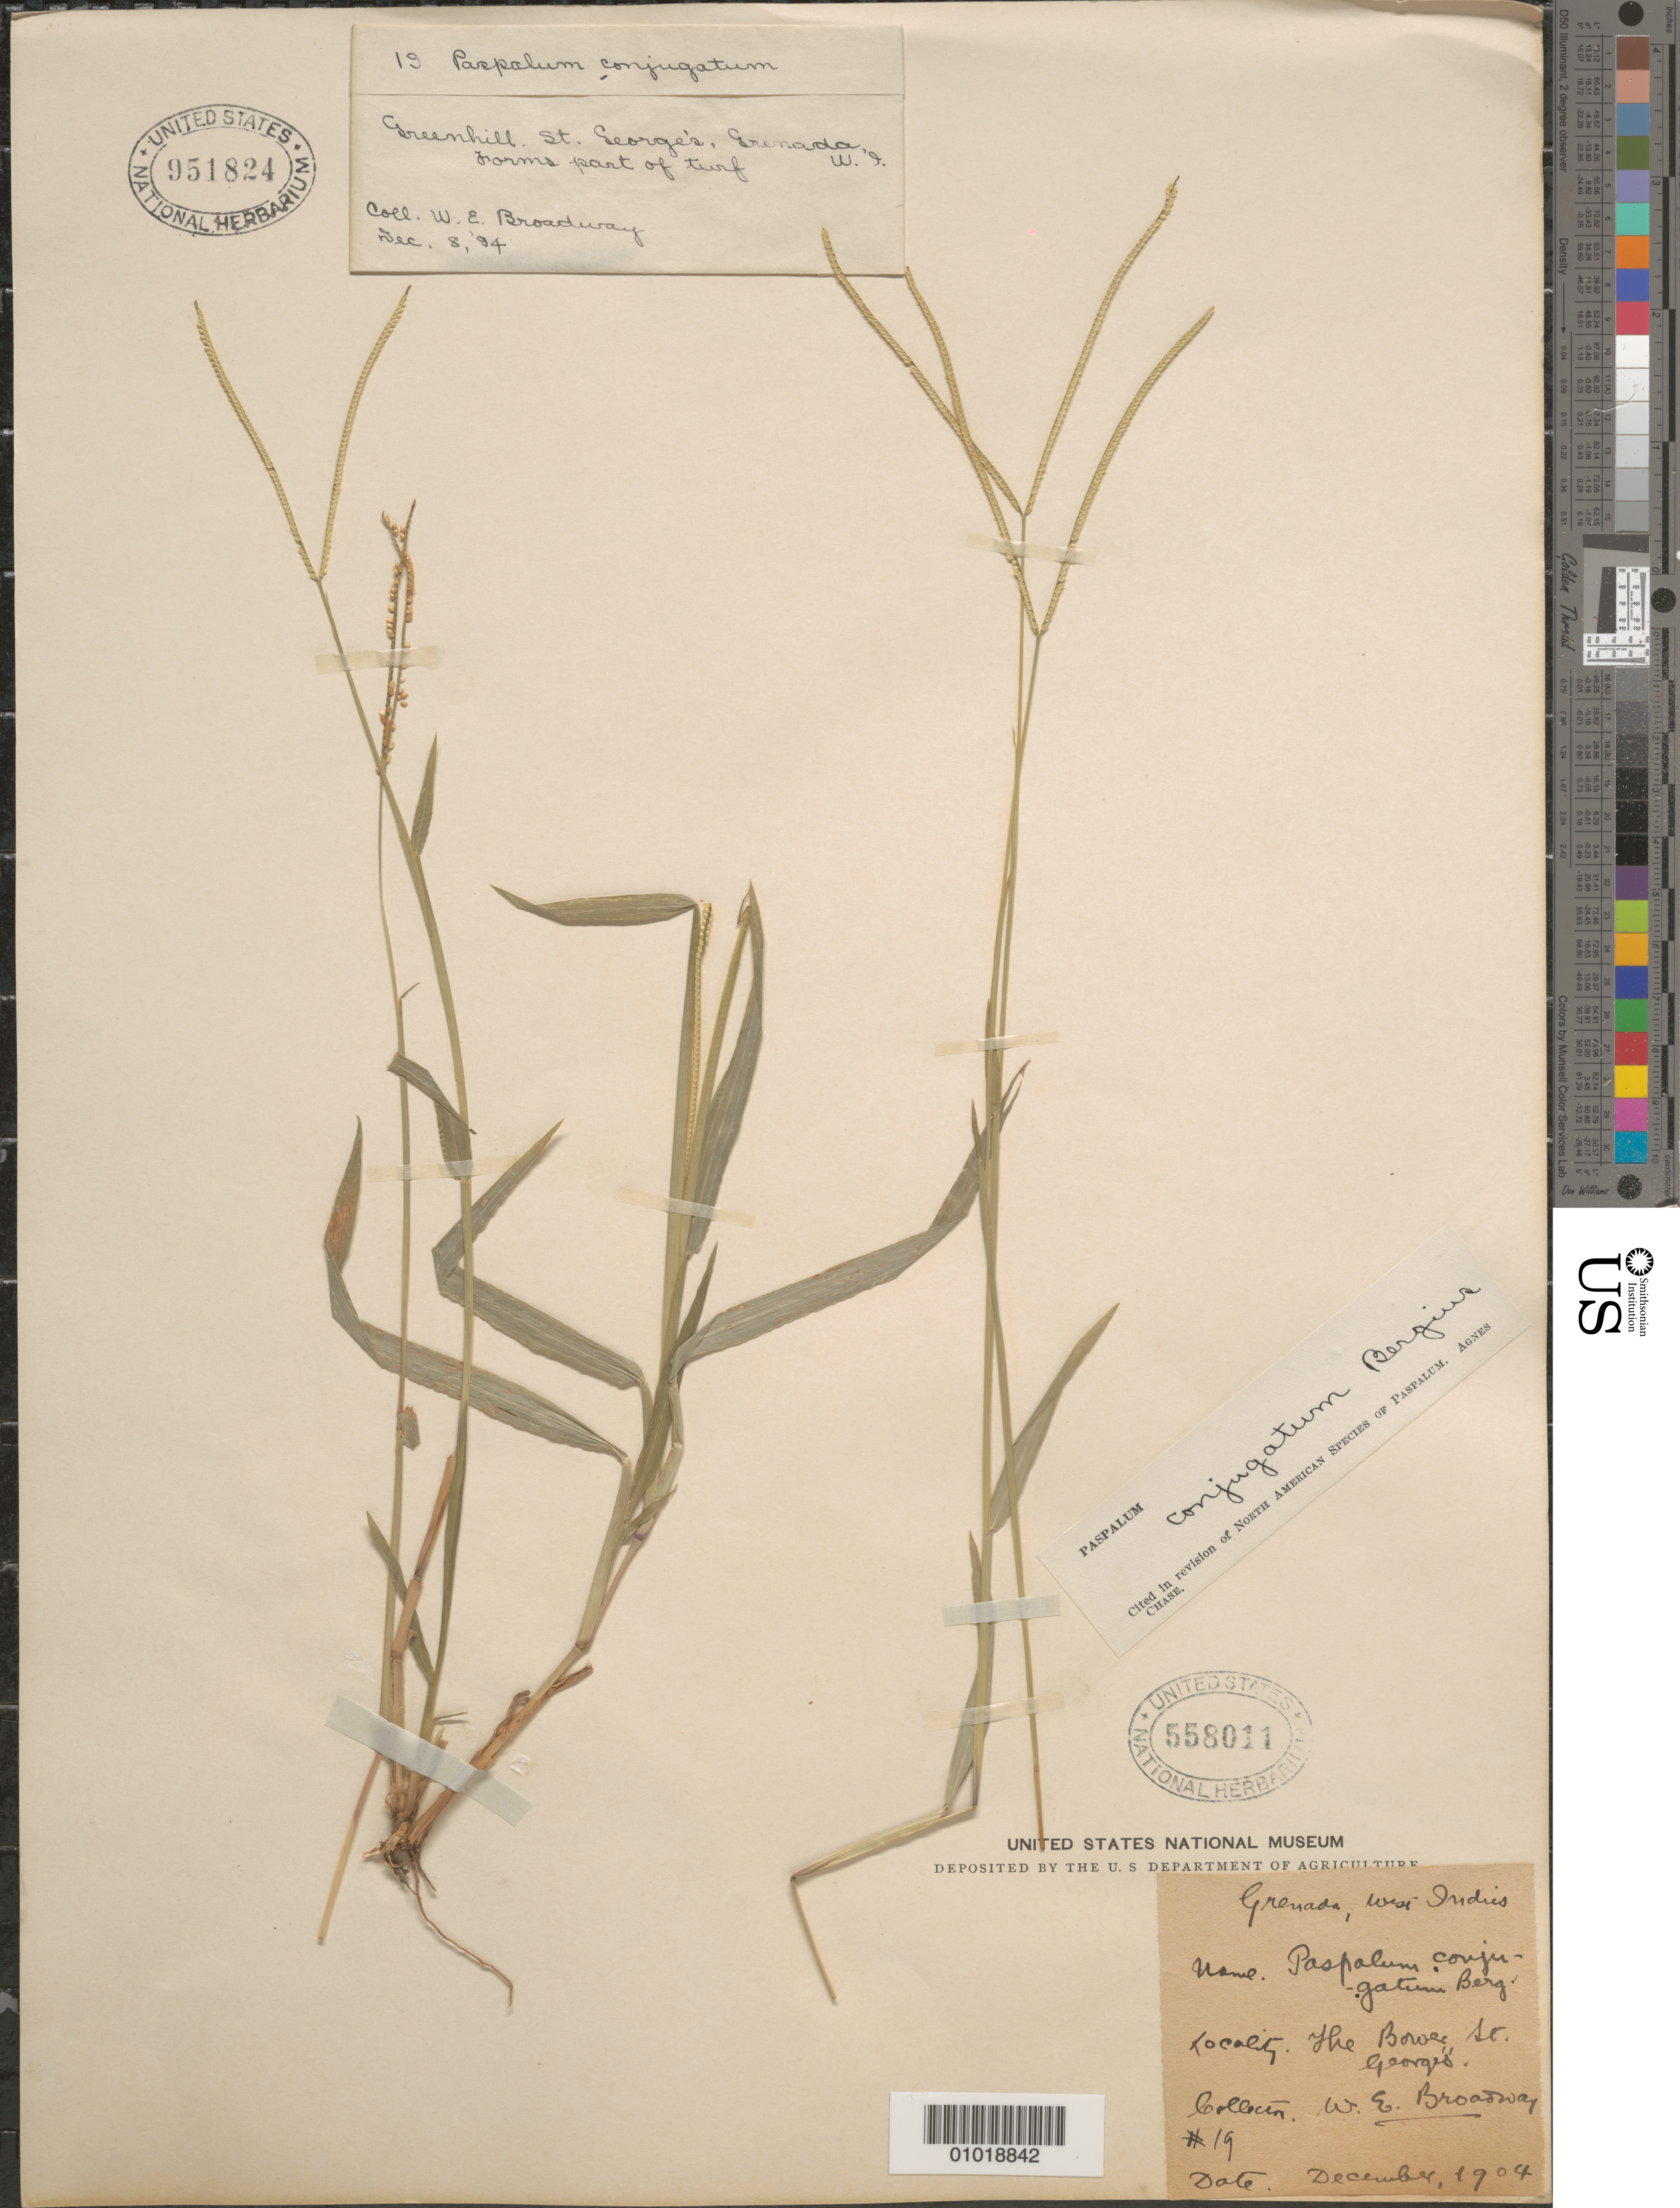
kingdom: Plantae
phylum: Tracheophyta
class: Liliopsida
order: Poales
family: Poaceae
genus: Paspalum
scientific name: Paspalum conjugatum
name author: P.J. Bergius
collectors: W. E. Broadway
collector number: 19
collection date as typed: Dec 1904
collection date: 1904-12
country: Grenada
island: Grenada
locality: The Bowes, St. Georges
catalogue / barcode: US 558011